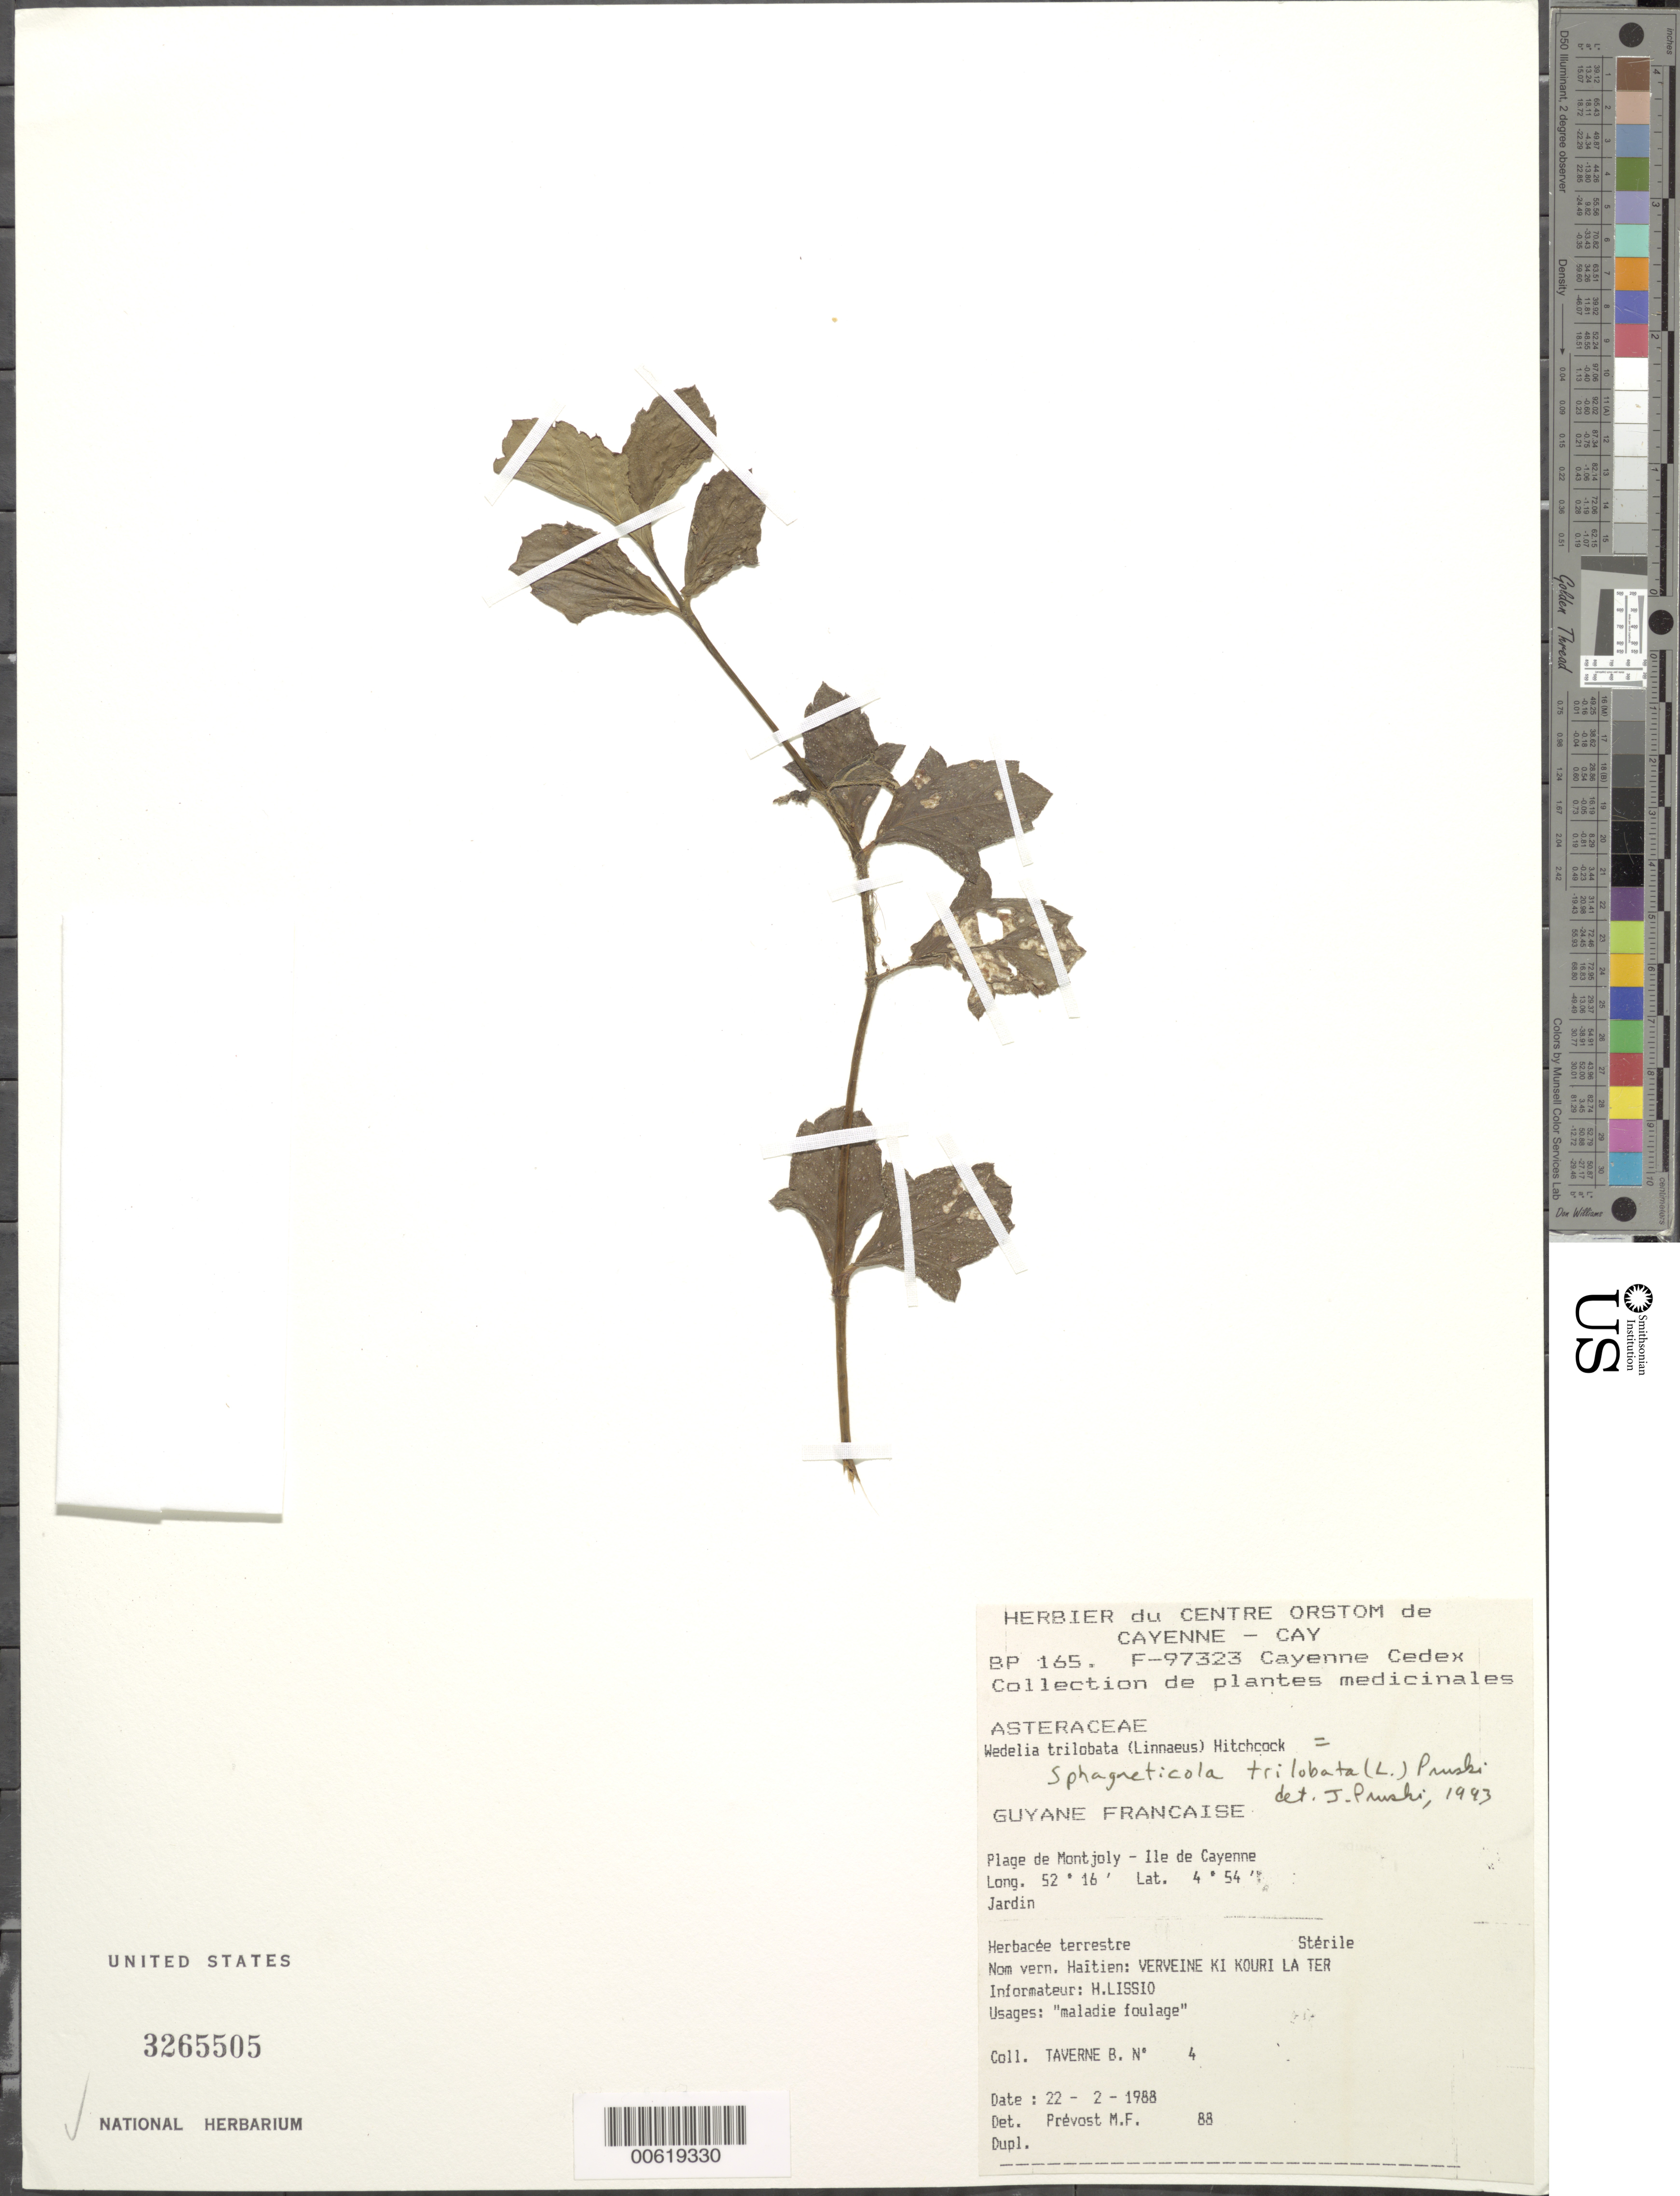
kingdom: Plantae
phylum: Tracheophyta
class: Magnoliopsida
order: Asterales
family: Asteraceae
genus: Sphagneticola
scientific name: Sphagneticola trilobata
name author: (L.) Pruski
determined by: Pruski, J. F.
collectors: B. Taverne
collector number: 4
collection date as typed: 22-Feb-88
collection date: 1988-02-22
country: French Guiana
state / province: Cayenne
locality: Cayenne, est de, plage de Montjoly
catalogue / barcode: US 3265505